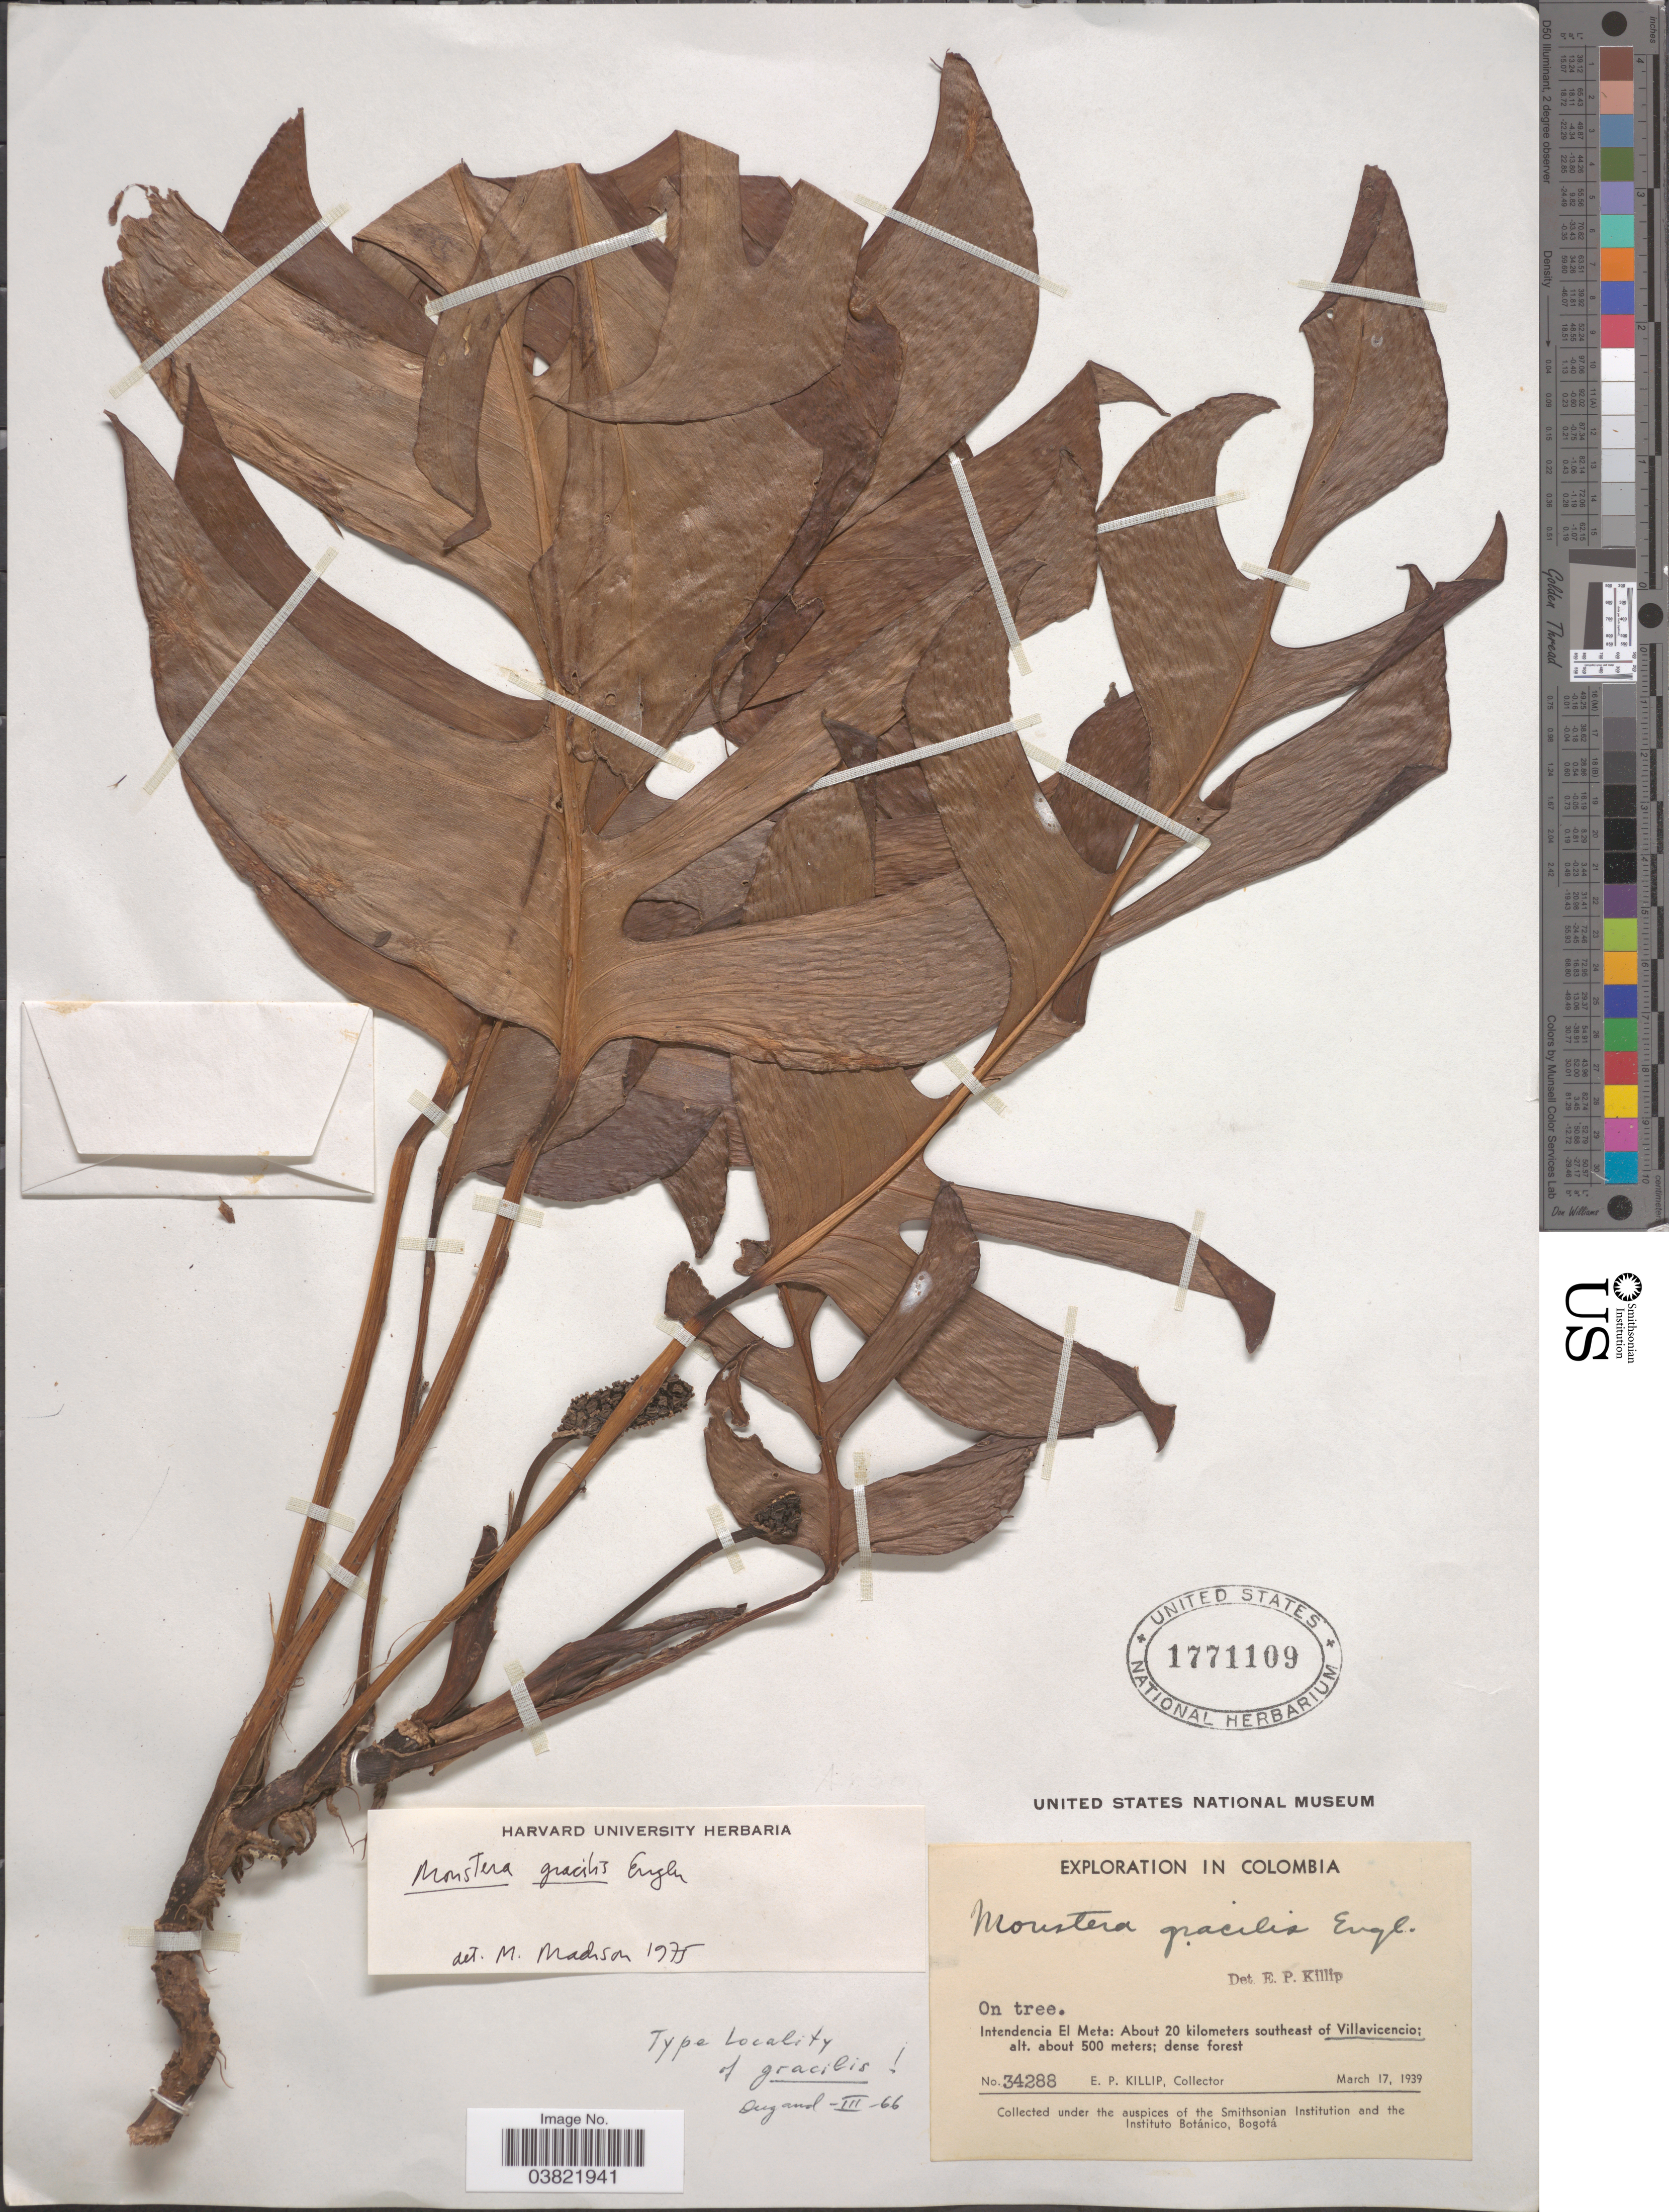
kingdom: Plantae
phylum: Tracheophyta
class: Liliopsida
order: Alismatales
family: Araceae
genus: Monstera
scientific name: Monstera gracilis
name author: Engl.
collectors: E. P. Killip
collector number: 34288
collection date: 1939-03-17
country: Colombia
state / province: Meta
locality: Intendencia del Meta: About 20 kilometers southeast of Villavicencio.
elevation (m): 500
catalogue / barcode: US 1771109